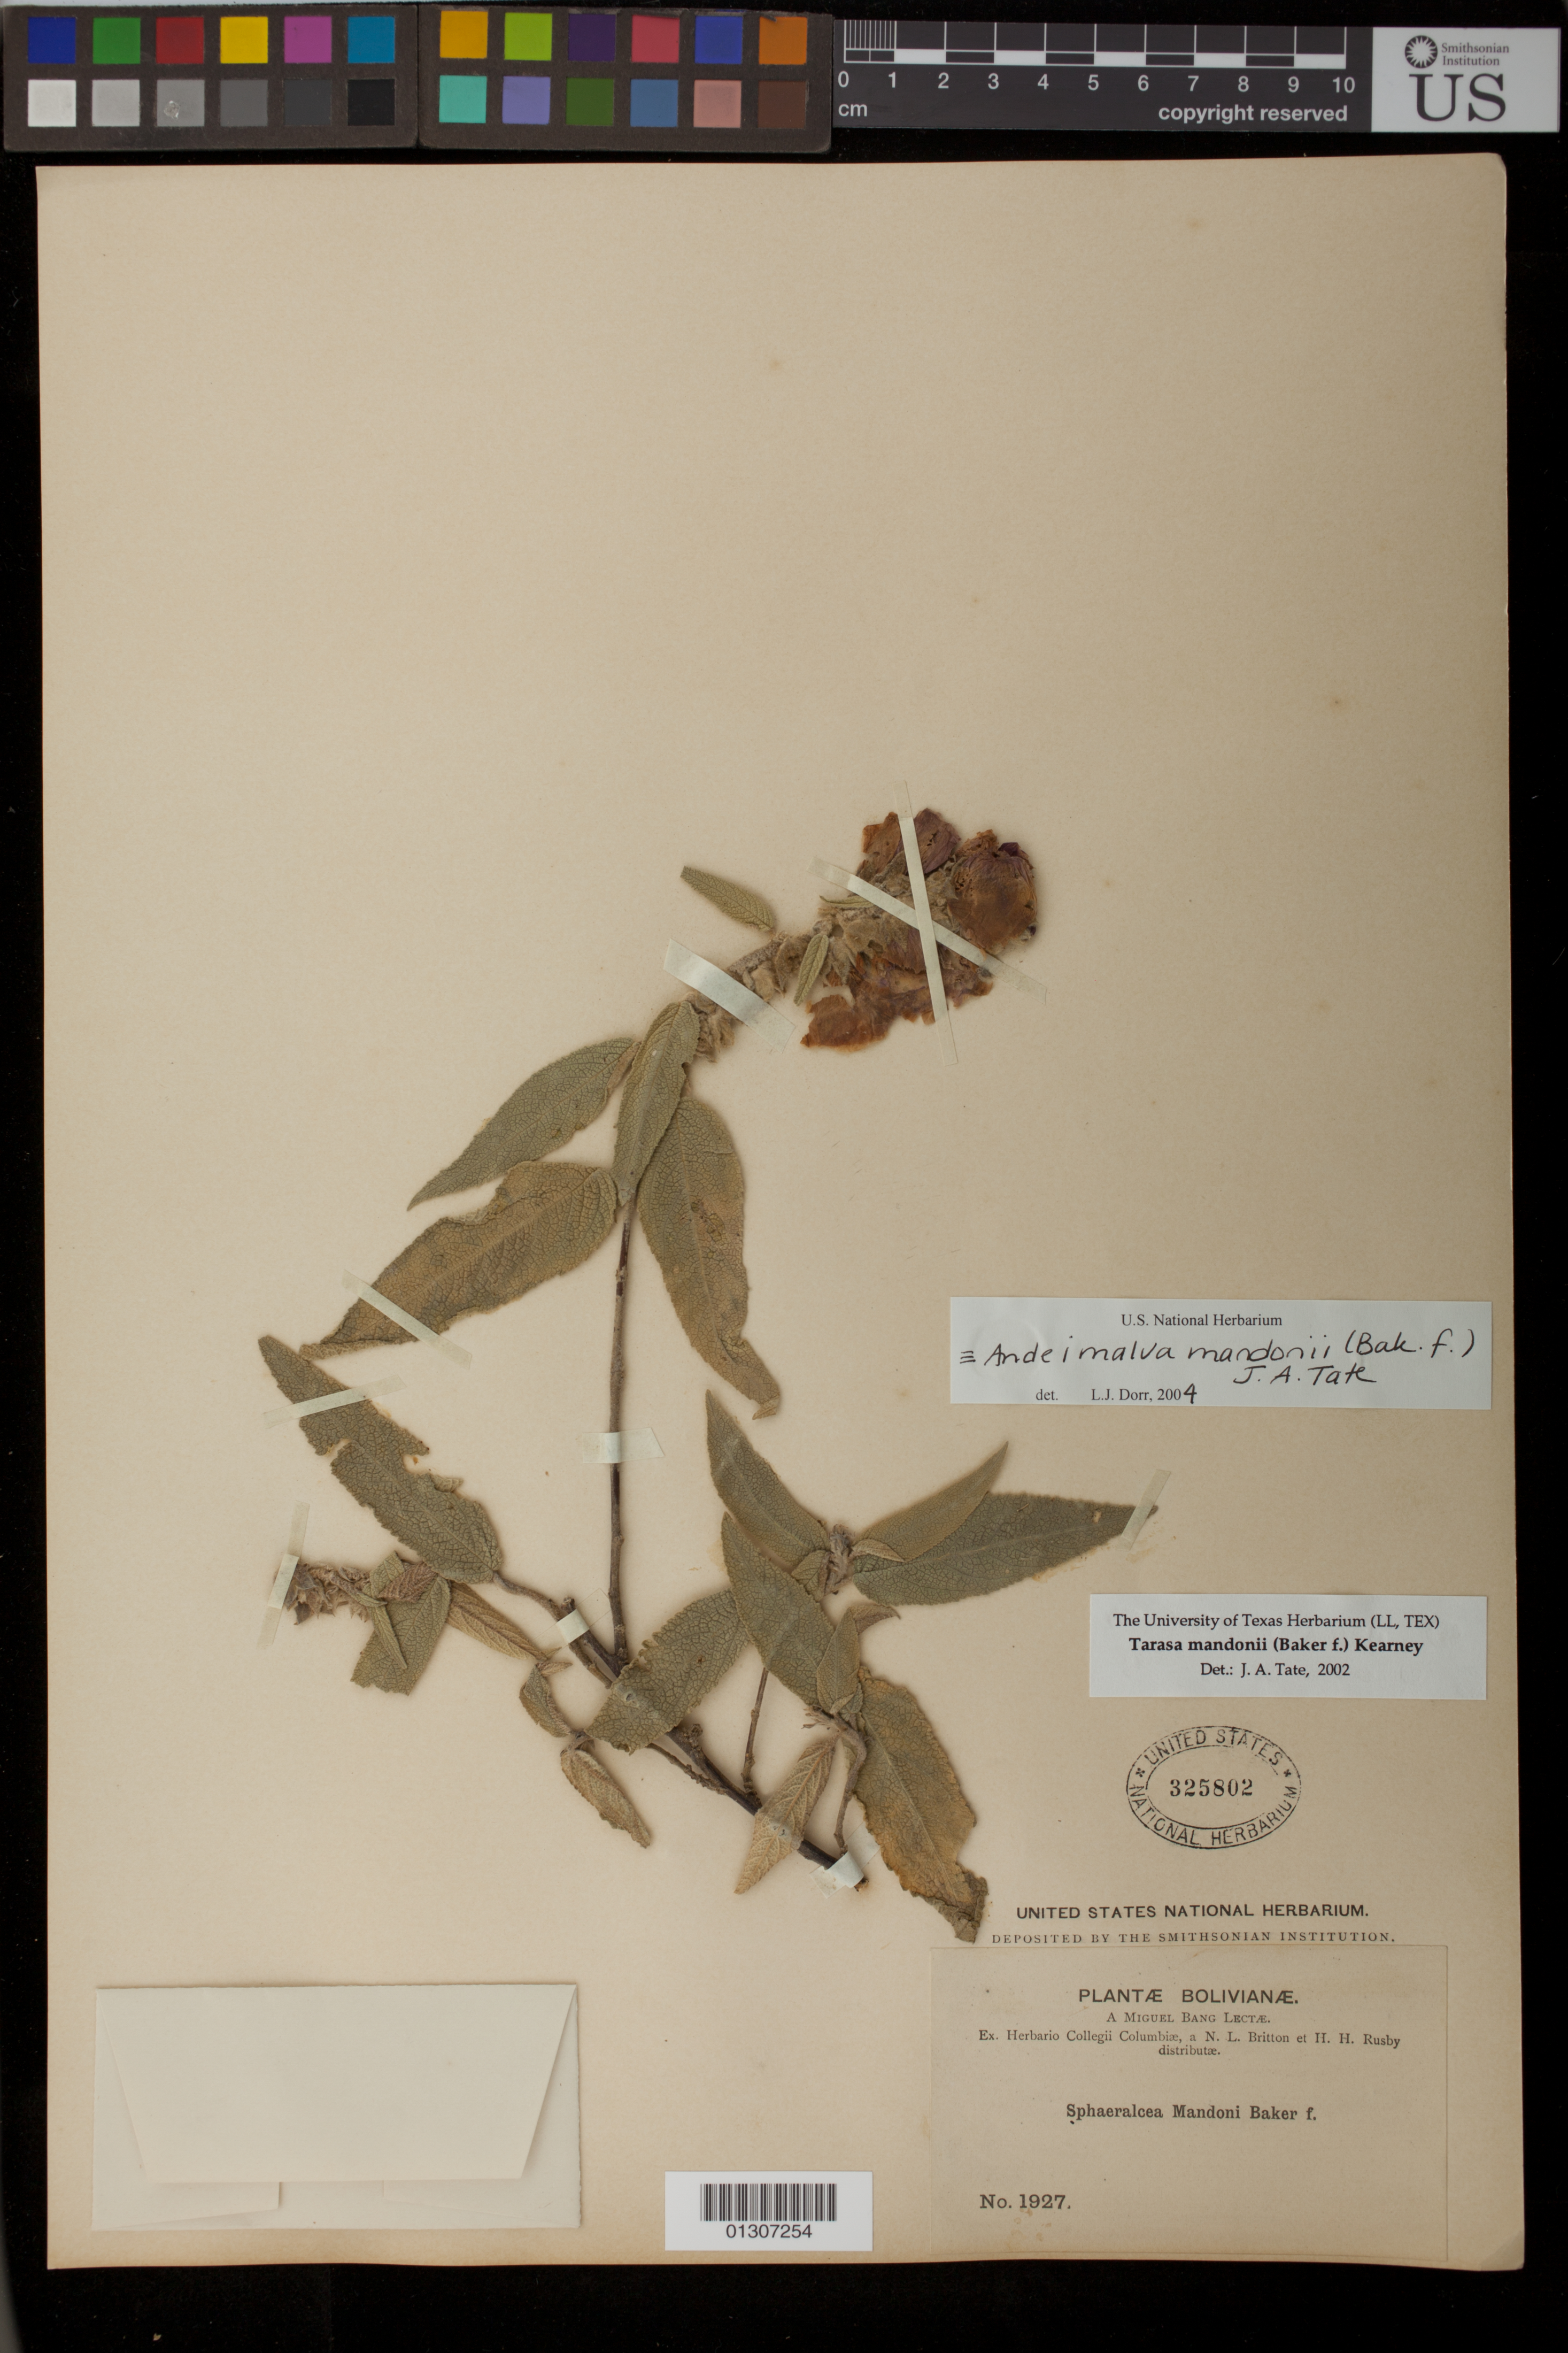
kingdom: Plantae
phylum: Tracheophyta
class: Magnoliopsida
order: Malvales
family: Malvaceae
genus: Andeimalva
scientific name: Andeimalva mandonii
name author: (Baker f.) J. A. Tate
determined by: Dorr, L. J., (BOT), Smithsonian Institution - National Museum of Natural History (UNITED STATES)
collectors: M. Bang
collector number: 1927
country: Bolivia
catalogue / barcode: US 325802